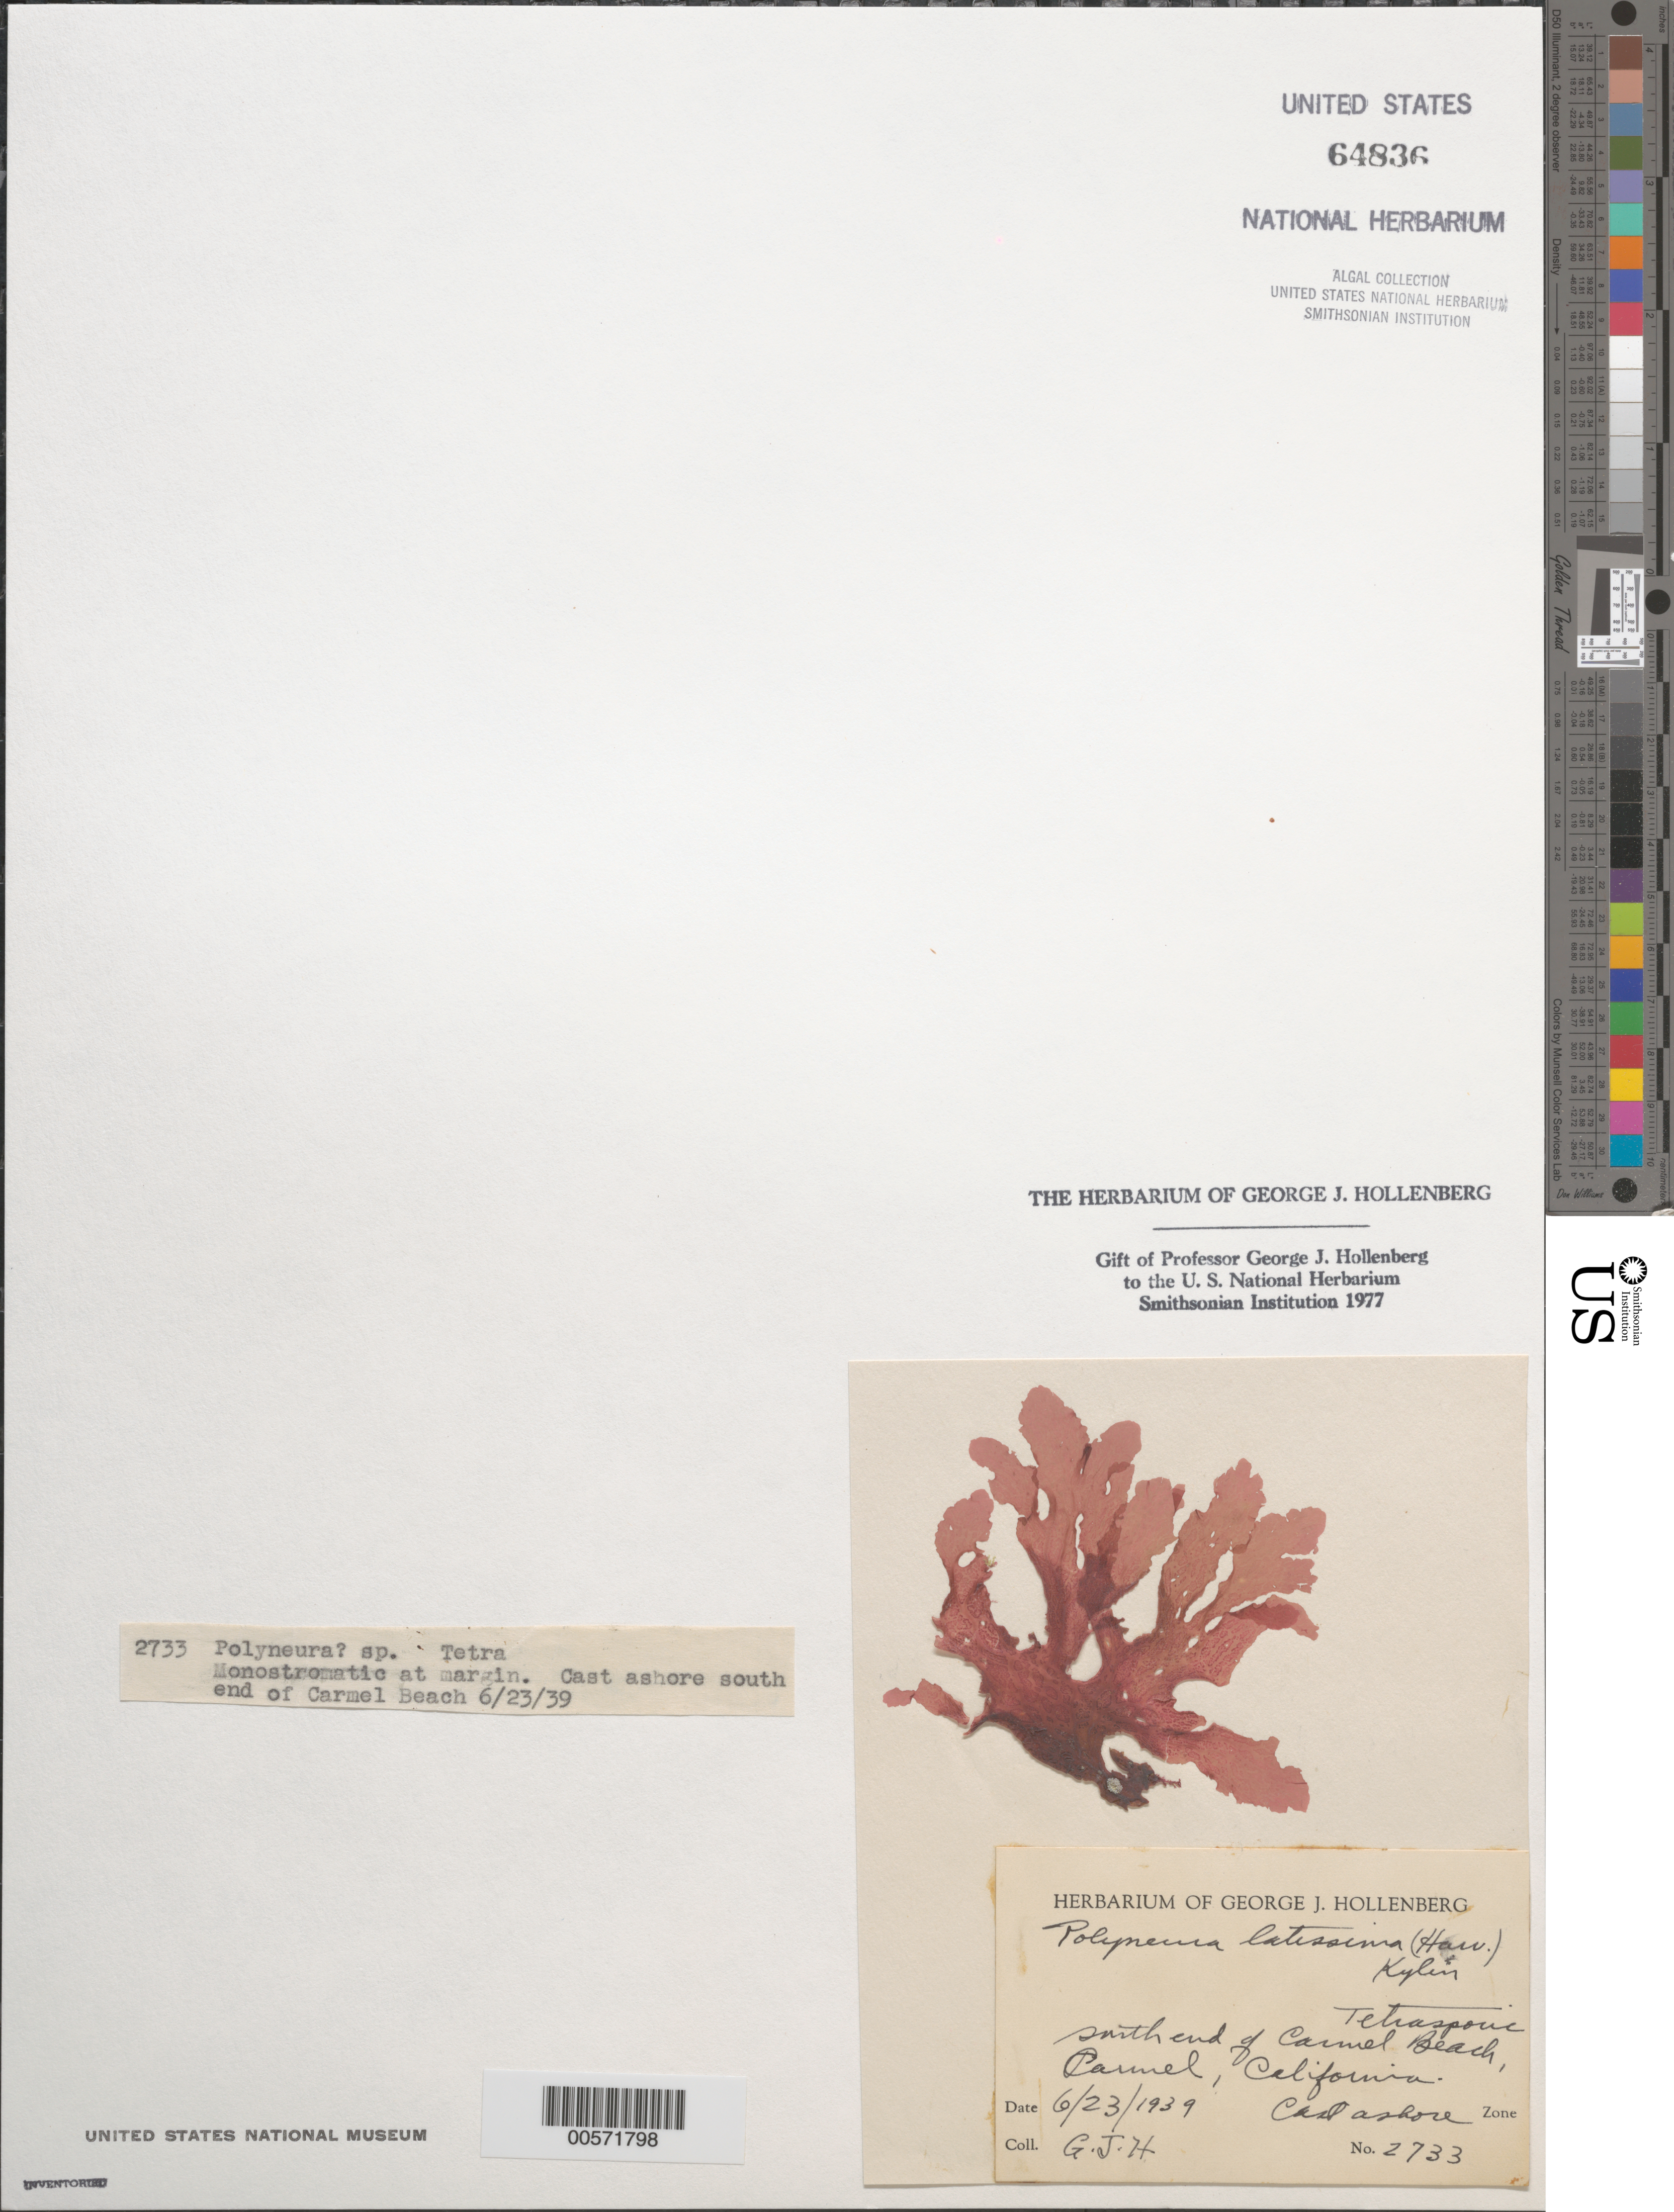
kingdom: Plantae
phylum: Rhodophyta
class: Florideophyceae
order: Ceramiales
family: Delesseriaceae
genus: Polyneura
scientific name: Polyneura latissima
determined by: Hollenberg, George J.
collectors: G. Hollenberg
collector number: GJH 2733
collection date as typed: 23 Jun 1939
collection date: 1939-06-23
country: United States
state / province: California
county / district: Monterey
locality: Carmel Beach, Carmel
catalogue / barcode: US 64836